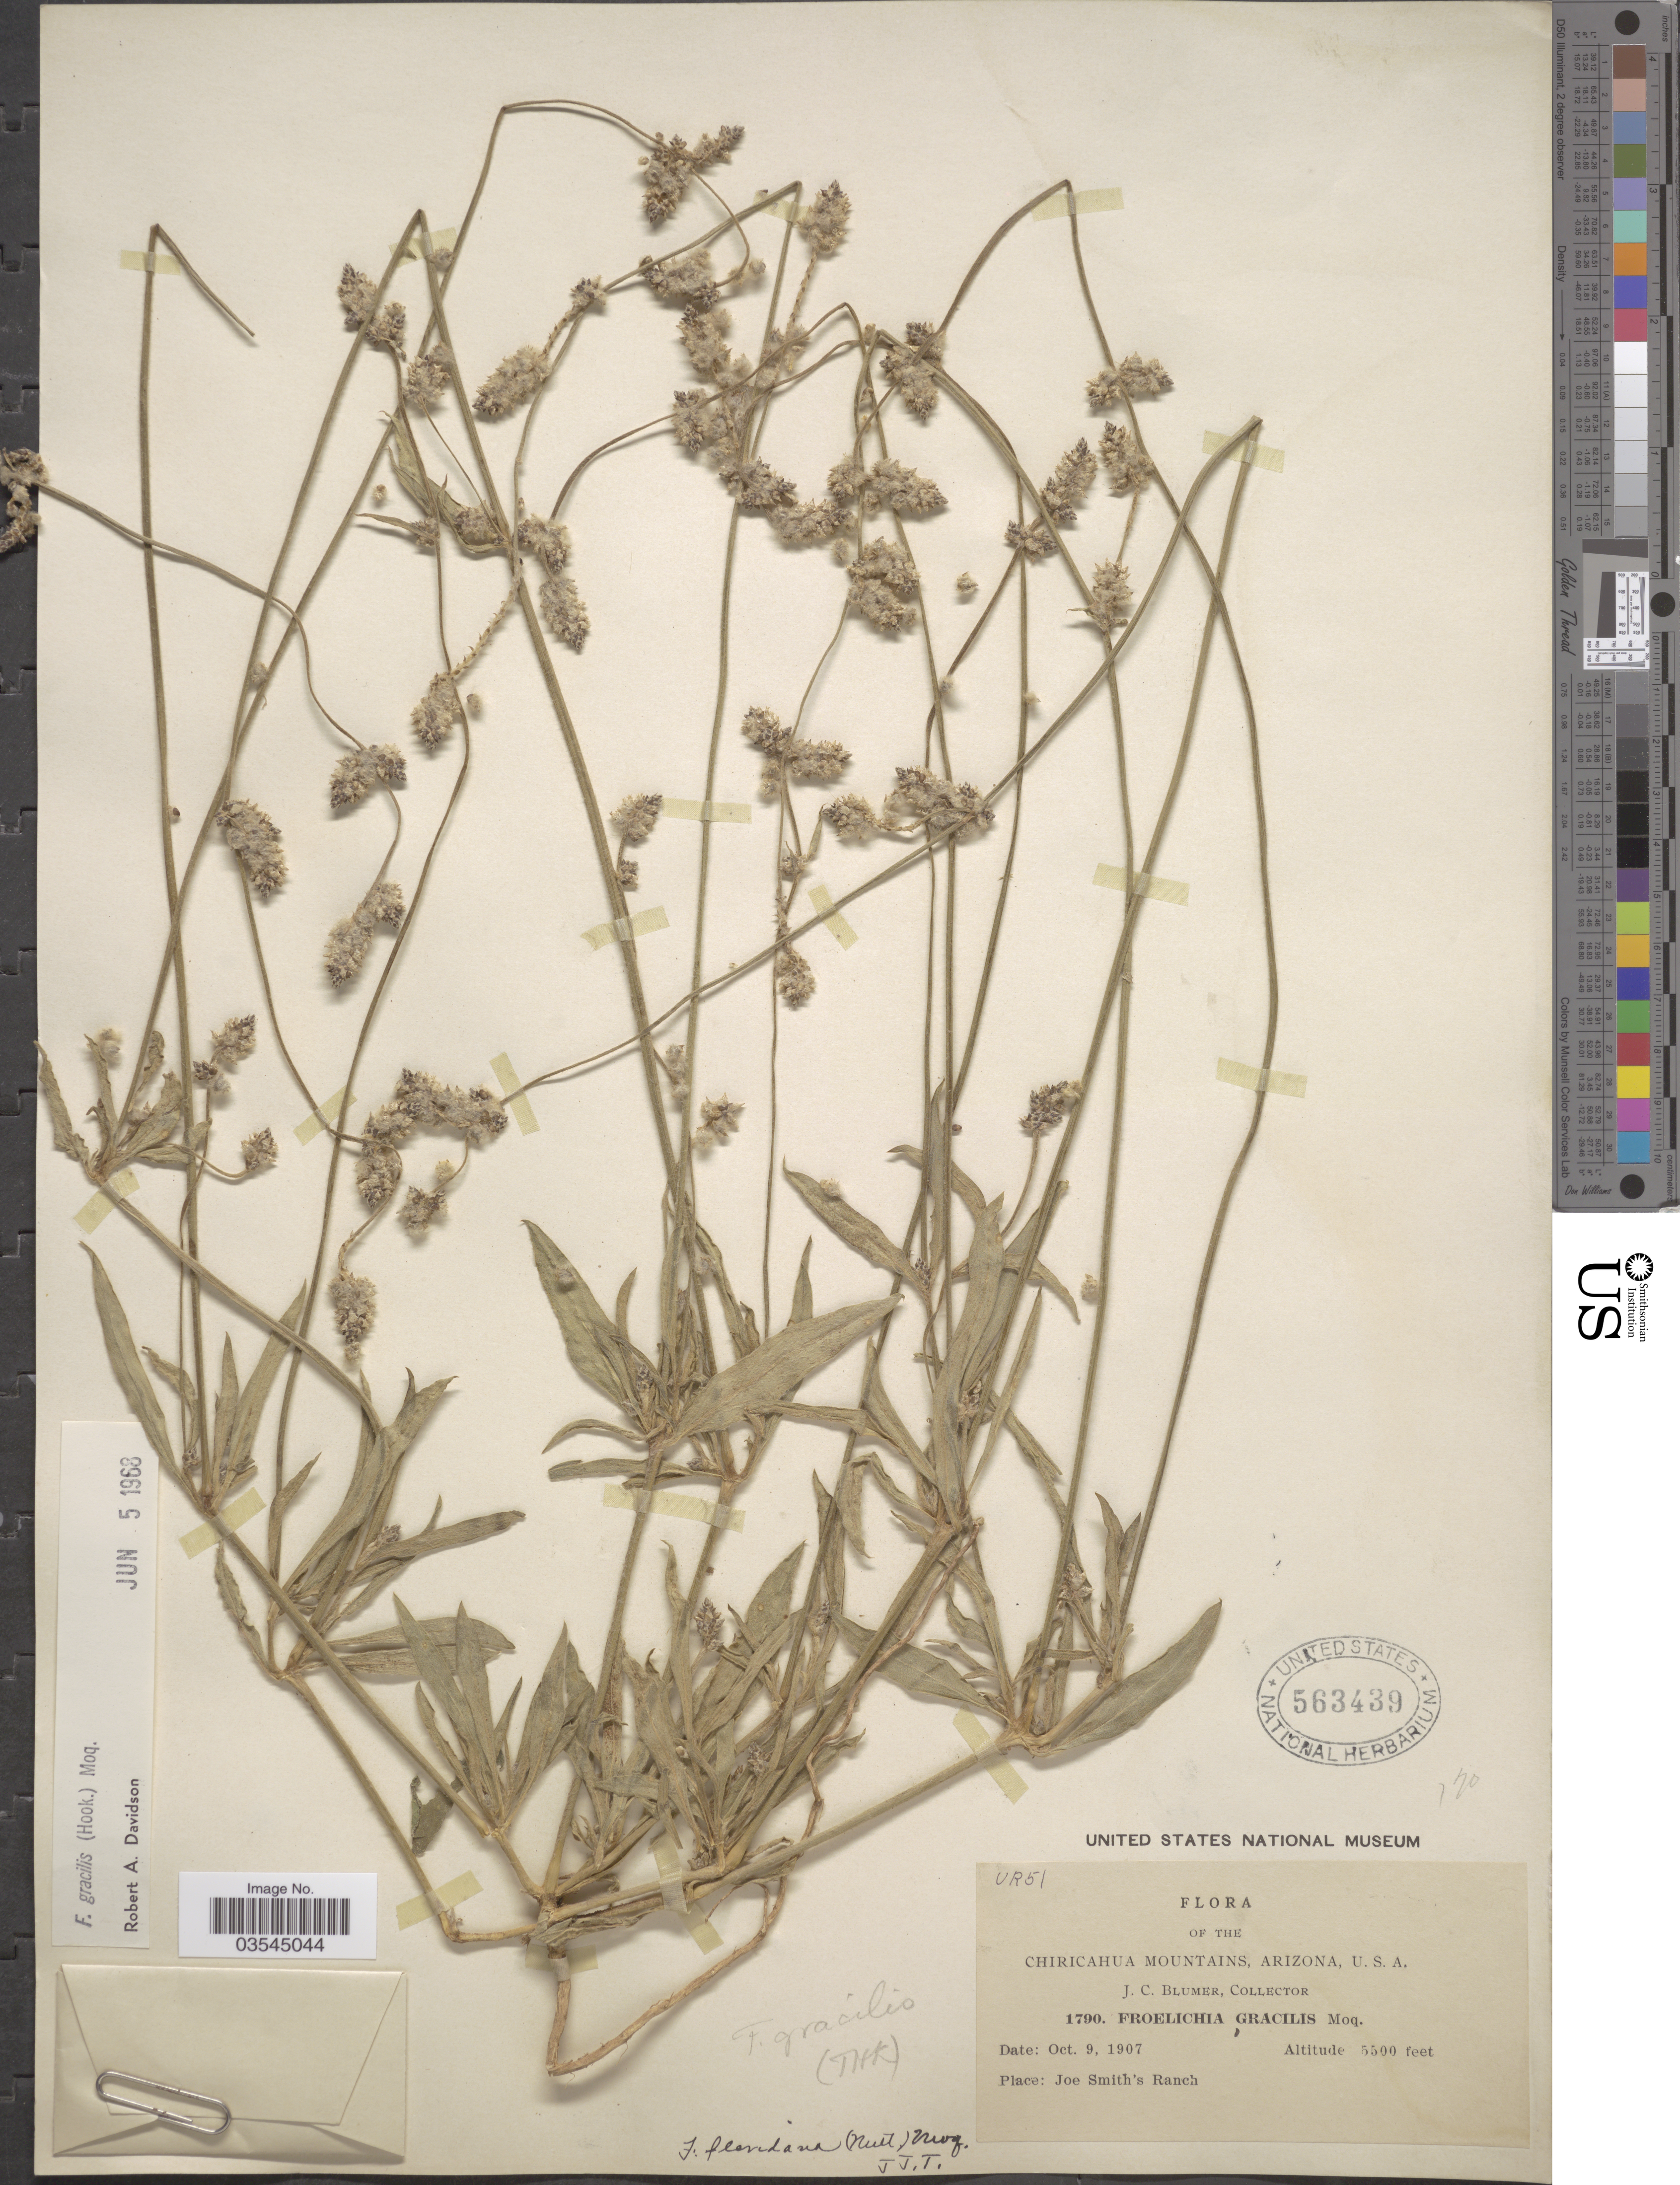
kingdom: Plantae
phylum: Tracheophyta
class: Magnoliopsida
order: Caryophyllales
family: Amaranthaceae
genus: Froelichia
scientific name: Froelichia gracilis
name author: (Hook.) Moq.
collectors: J. C. Blumer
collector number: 1790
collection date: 1907-10-09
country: United States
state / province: Arizona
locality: Chiricahua Mountains. Joe Smith's Ranch.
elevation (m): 1676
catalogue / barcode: US 563439